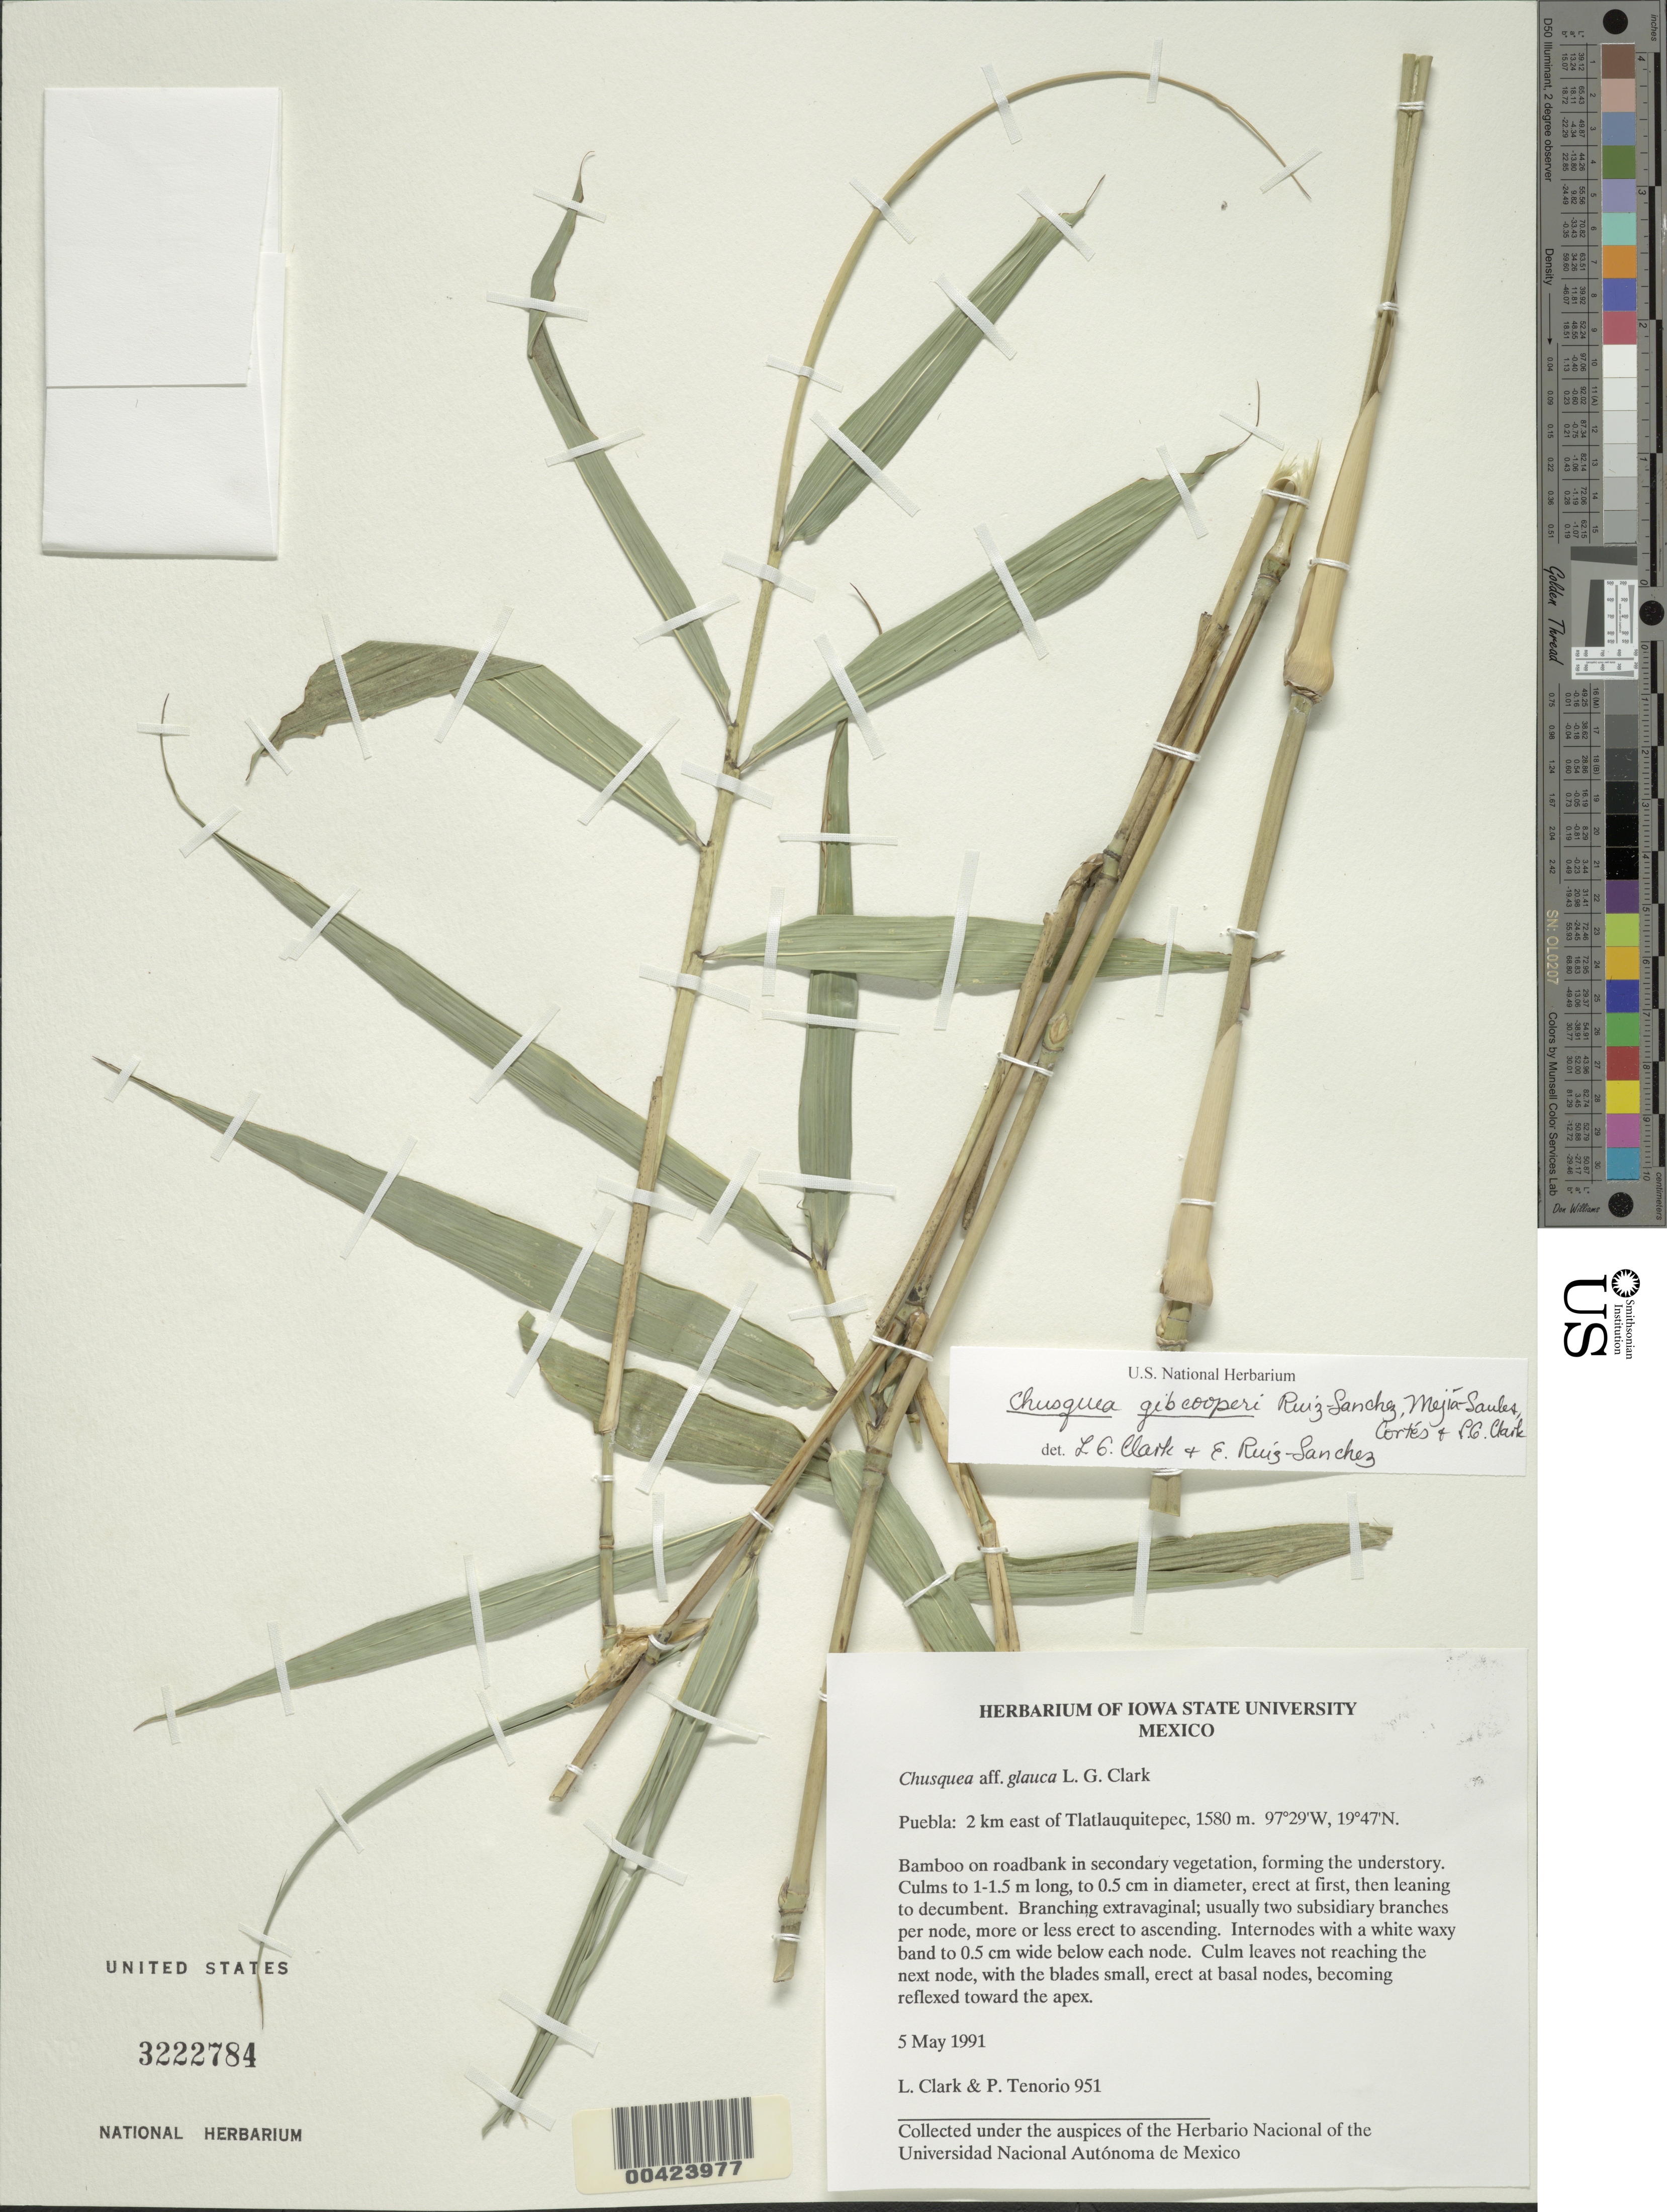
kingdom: Plantae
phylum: Tracheophyta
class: Liliopsida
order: Poales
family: Poaceae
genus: Chusquea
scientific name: Chusquea gibcooperi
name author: Ruíz-Sanchez et al.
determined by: Clark, L. G.; Ruíz-Sanchez, E.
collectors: L. G. Clark & P. Tenorio L.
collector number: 951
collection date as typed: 05 May 1991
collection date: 1991-05-05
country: Mexico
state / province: Puebla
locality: Tlatlauquitepec, 2 km E of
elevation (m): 1580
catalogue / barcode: US 3222784